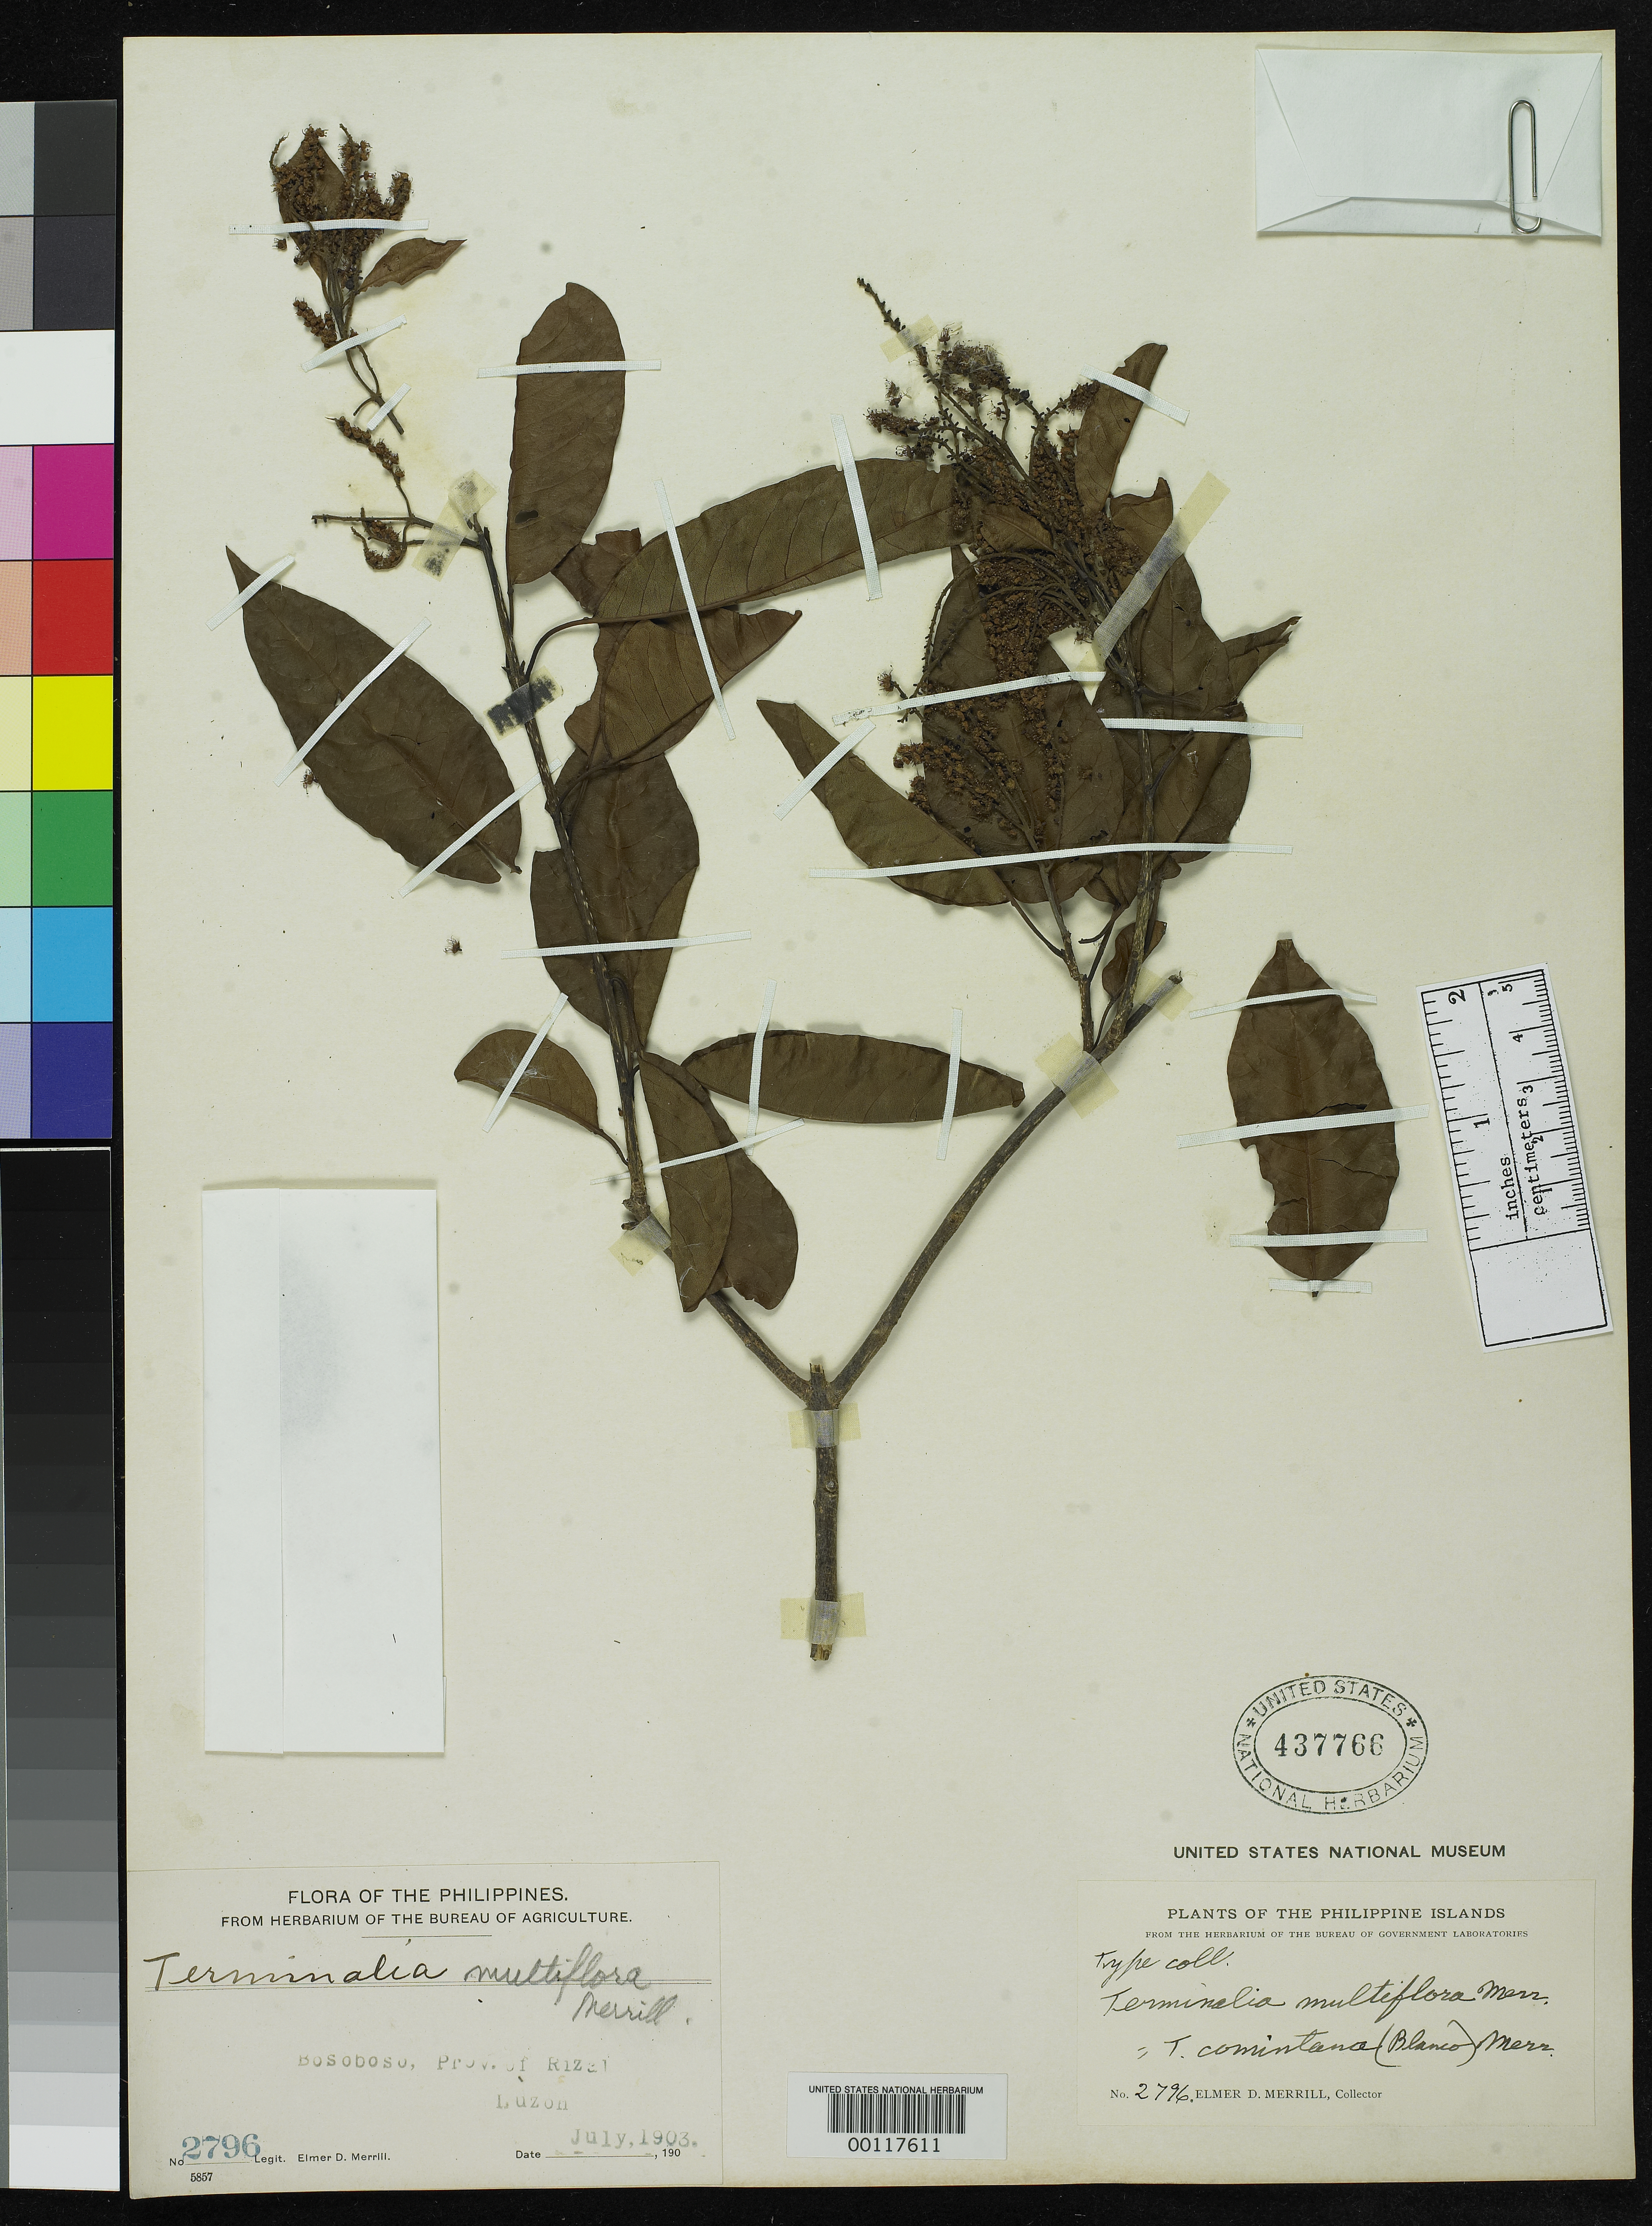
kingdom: Plantae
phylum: Tracheophyta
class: Magnoliopsida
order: Myrtales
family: Combretaceae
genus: Terminalia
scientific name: Terminalia multiflora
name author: Merr.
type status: Isotype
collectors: E. D. Merrill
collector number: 2796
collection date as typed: Jul 1903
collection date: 1903-07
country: Philippines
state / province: Calabarzon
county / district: Rizal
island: Luzon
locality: Bosoboso, Prov. of Rizal, Luzon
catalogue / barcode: US 437766